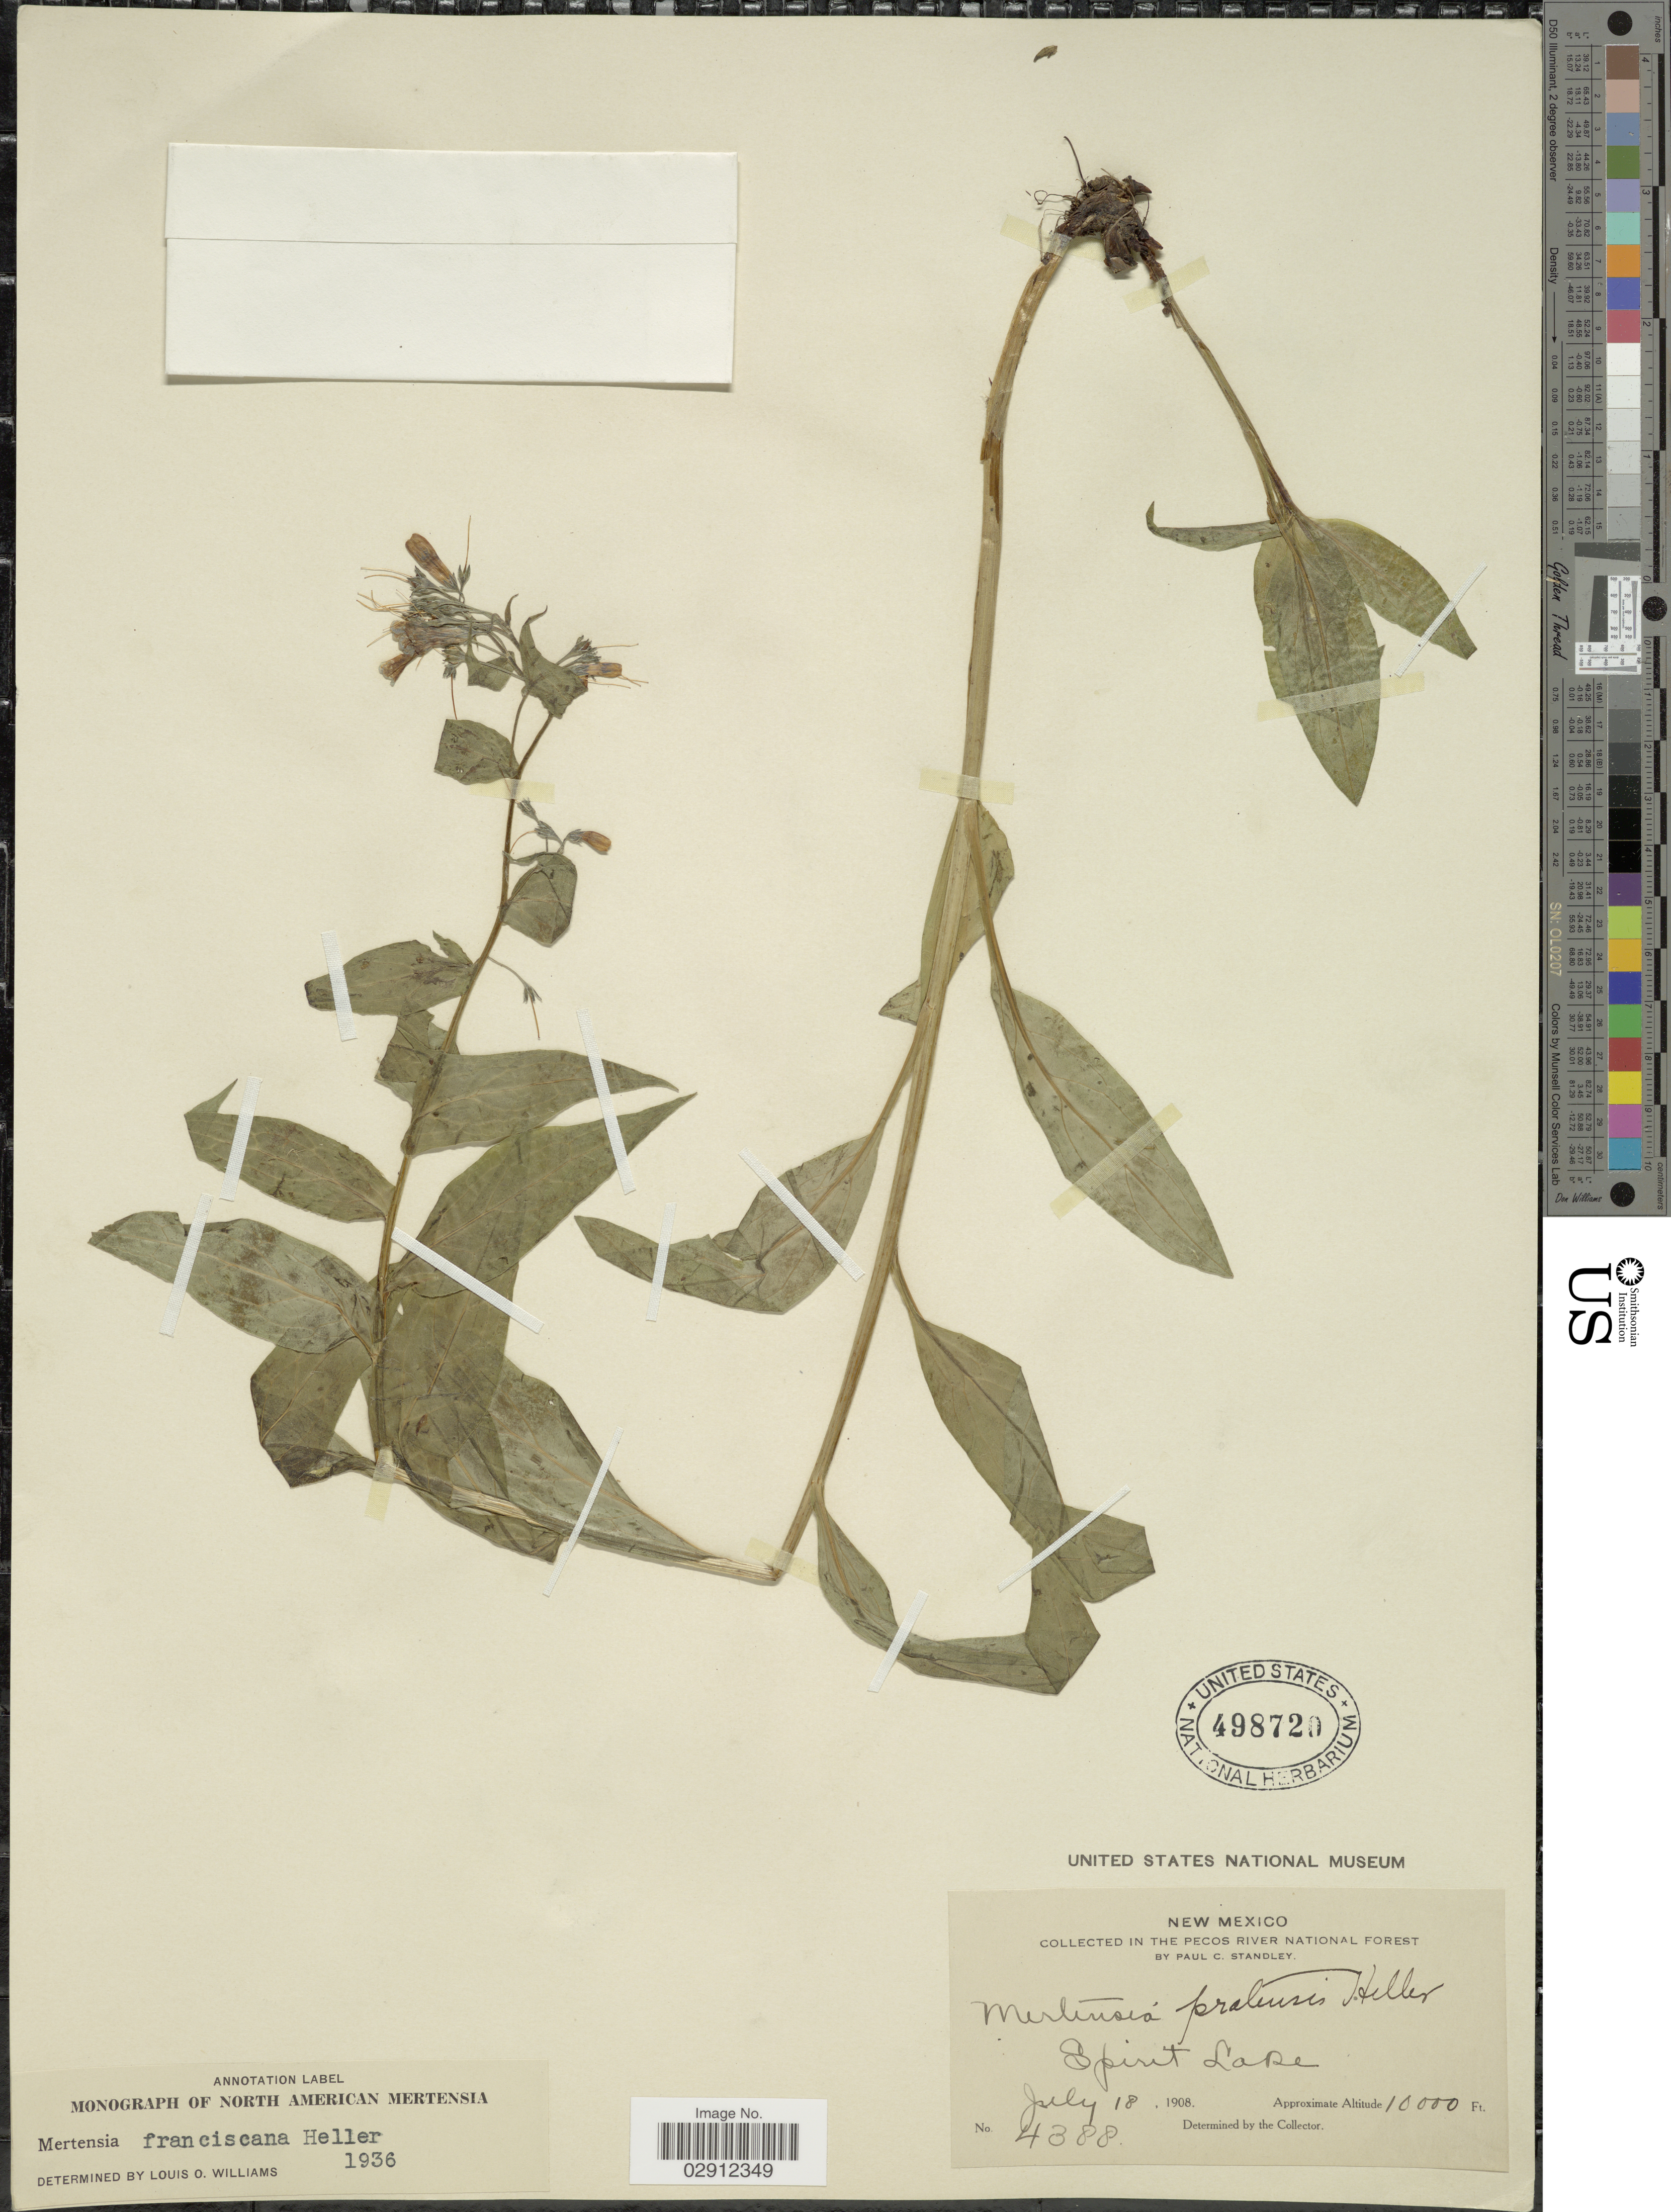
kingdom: Plantae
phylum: Tracheophyta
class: Magnoliopsida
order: Boraginales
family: Boraginaceae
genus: Mertensia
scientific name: Mertensia franciscana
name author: A. Heller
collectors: P. C. Standley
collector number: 4388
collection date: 1908-07-18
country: United States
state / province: New Mexico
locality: The Pecos River National Forest. Spirit Lake.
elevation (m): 3048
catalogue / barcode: US 498720